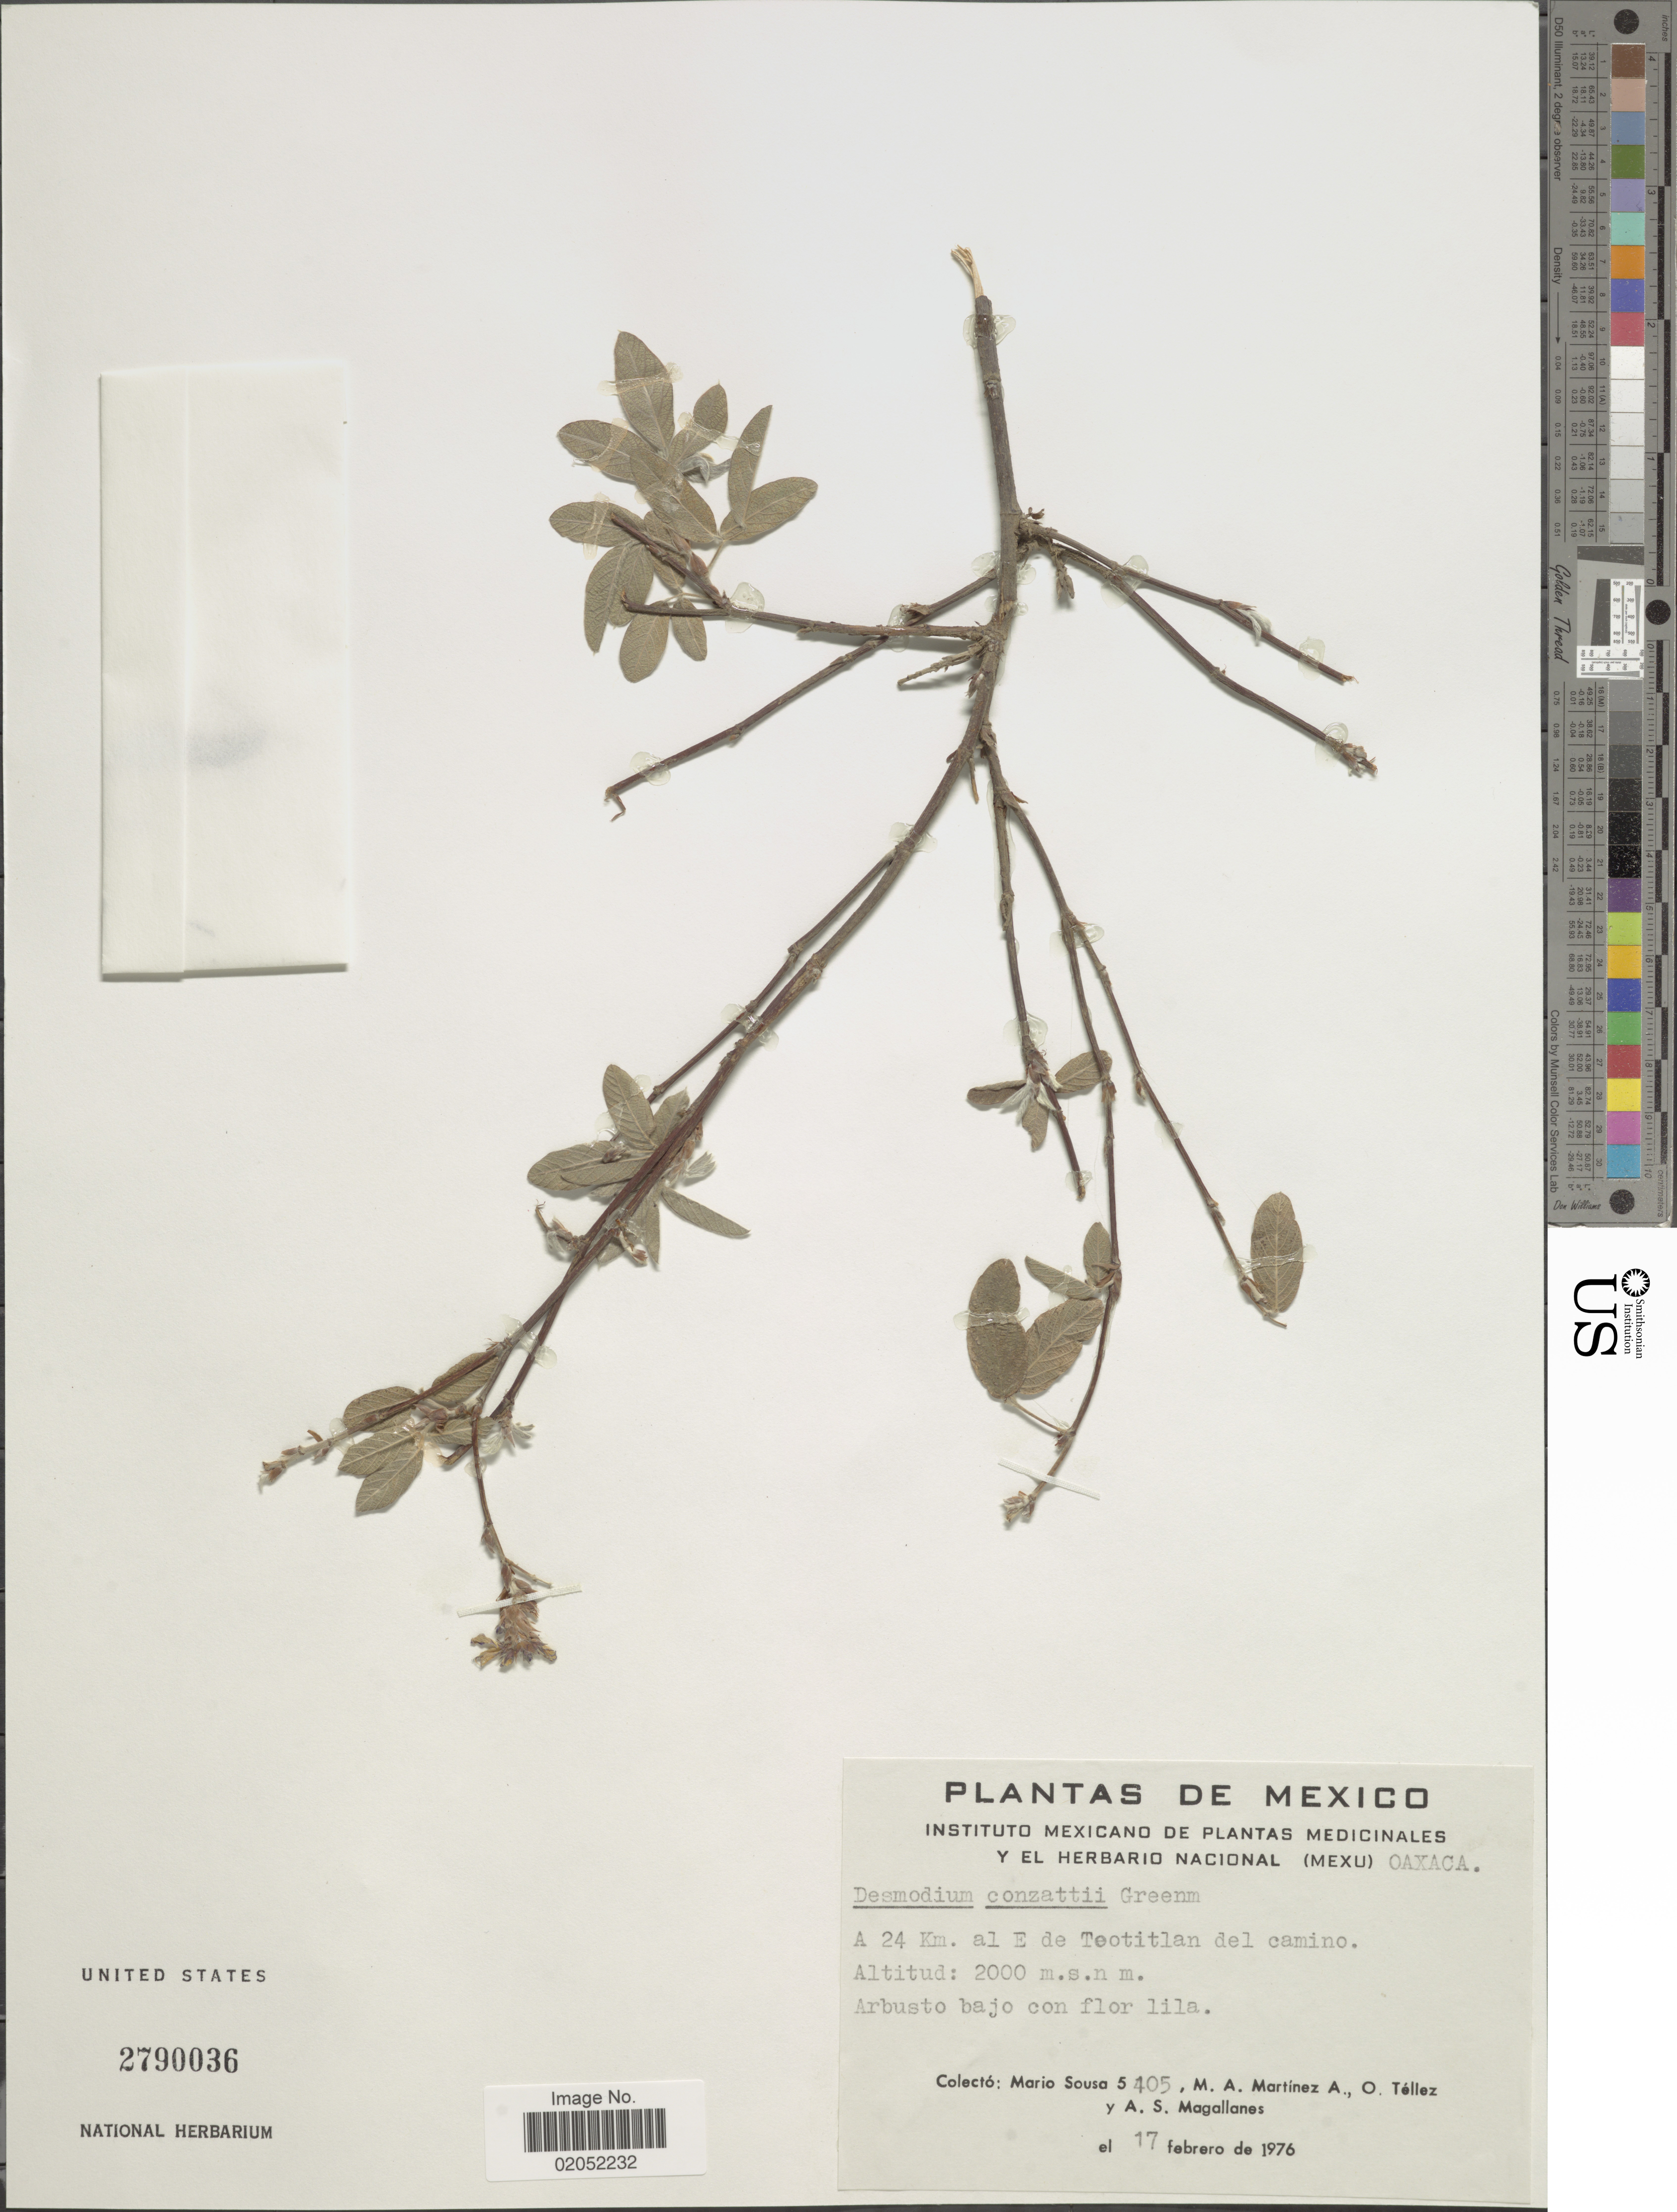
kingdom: Plantae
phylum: Tracheophyta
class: Magnoliopsida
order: Fabales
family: Fabaceae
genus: Desmodium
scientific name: Desmodium conzattii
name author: Greenm.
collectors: M. Sousa S., M. A. Martinez, O. Tellez & A. Magallanes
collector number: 5405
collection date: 1976-02-17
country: Mexico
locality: A 24 Km. al E de teotitlan del camino.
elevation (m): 2000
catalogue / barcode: US 2790036